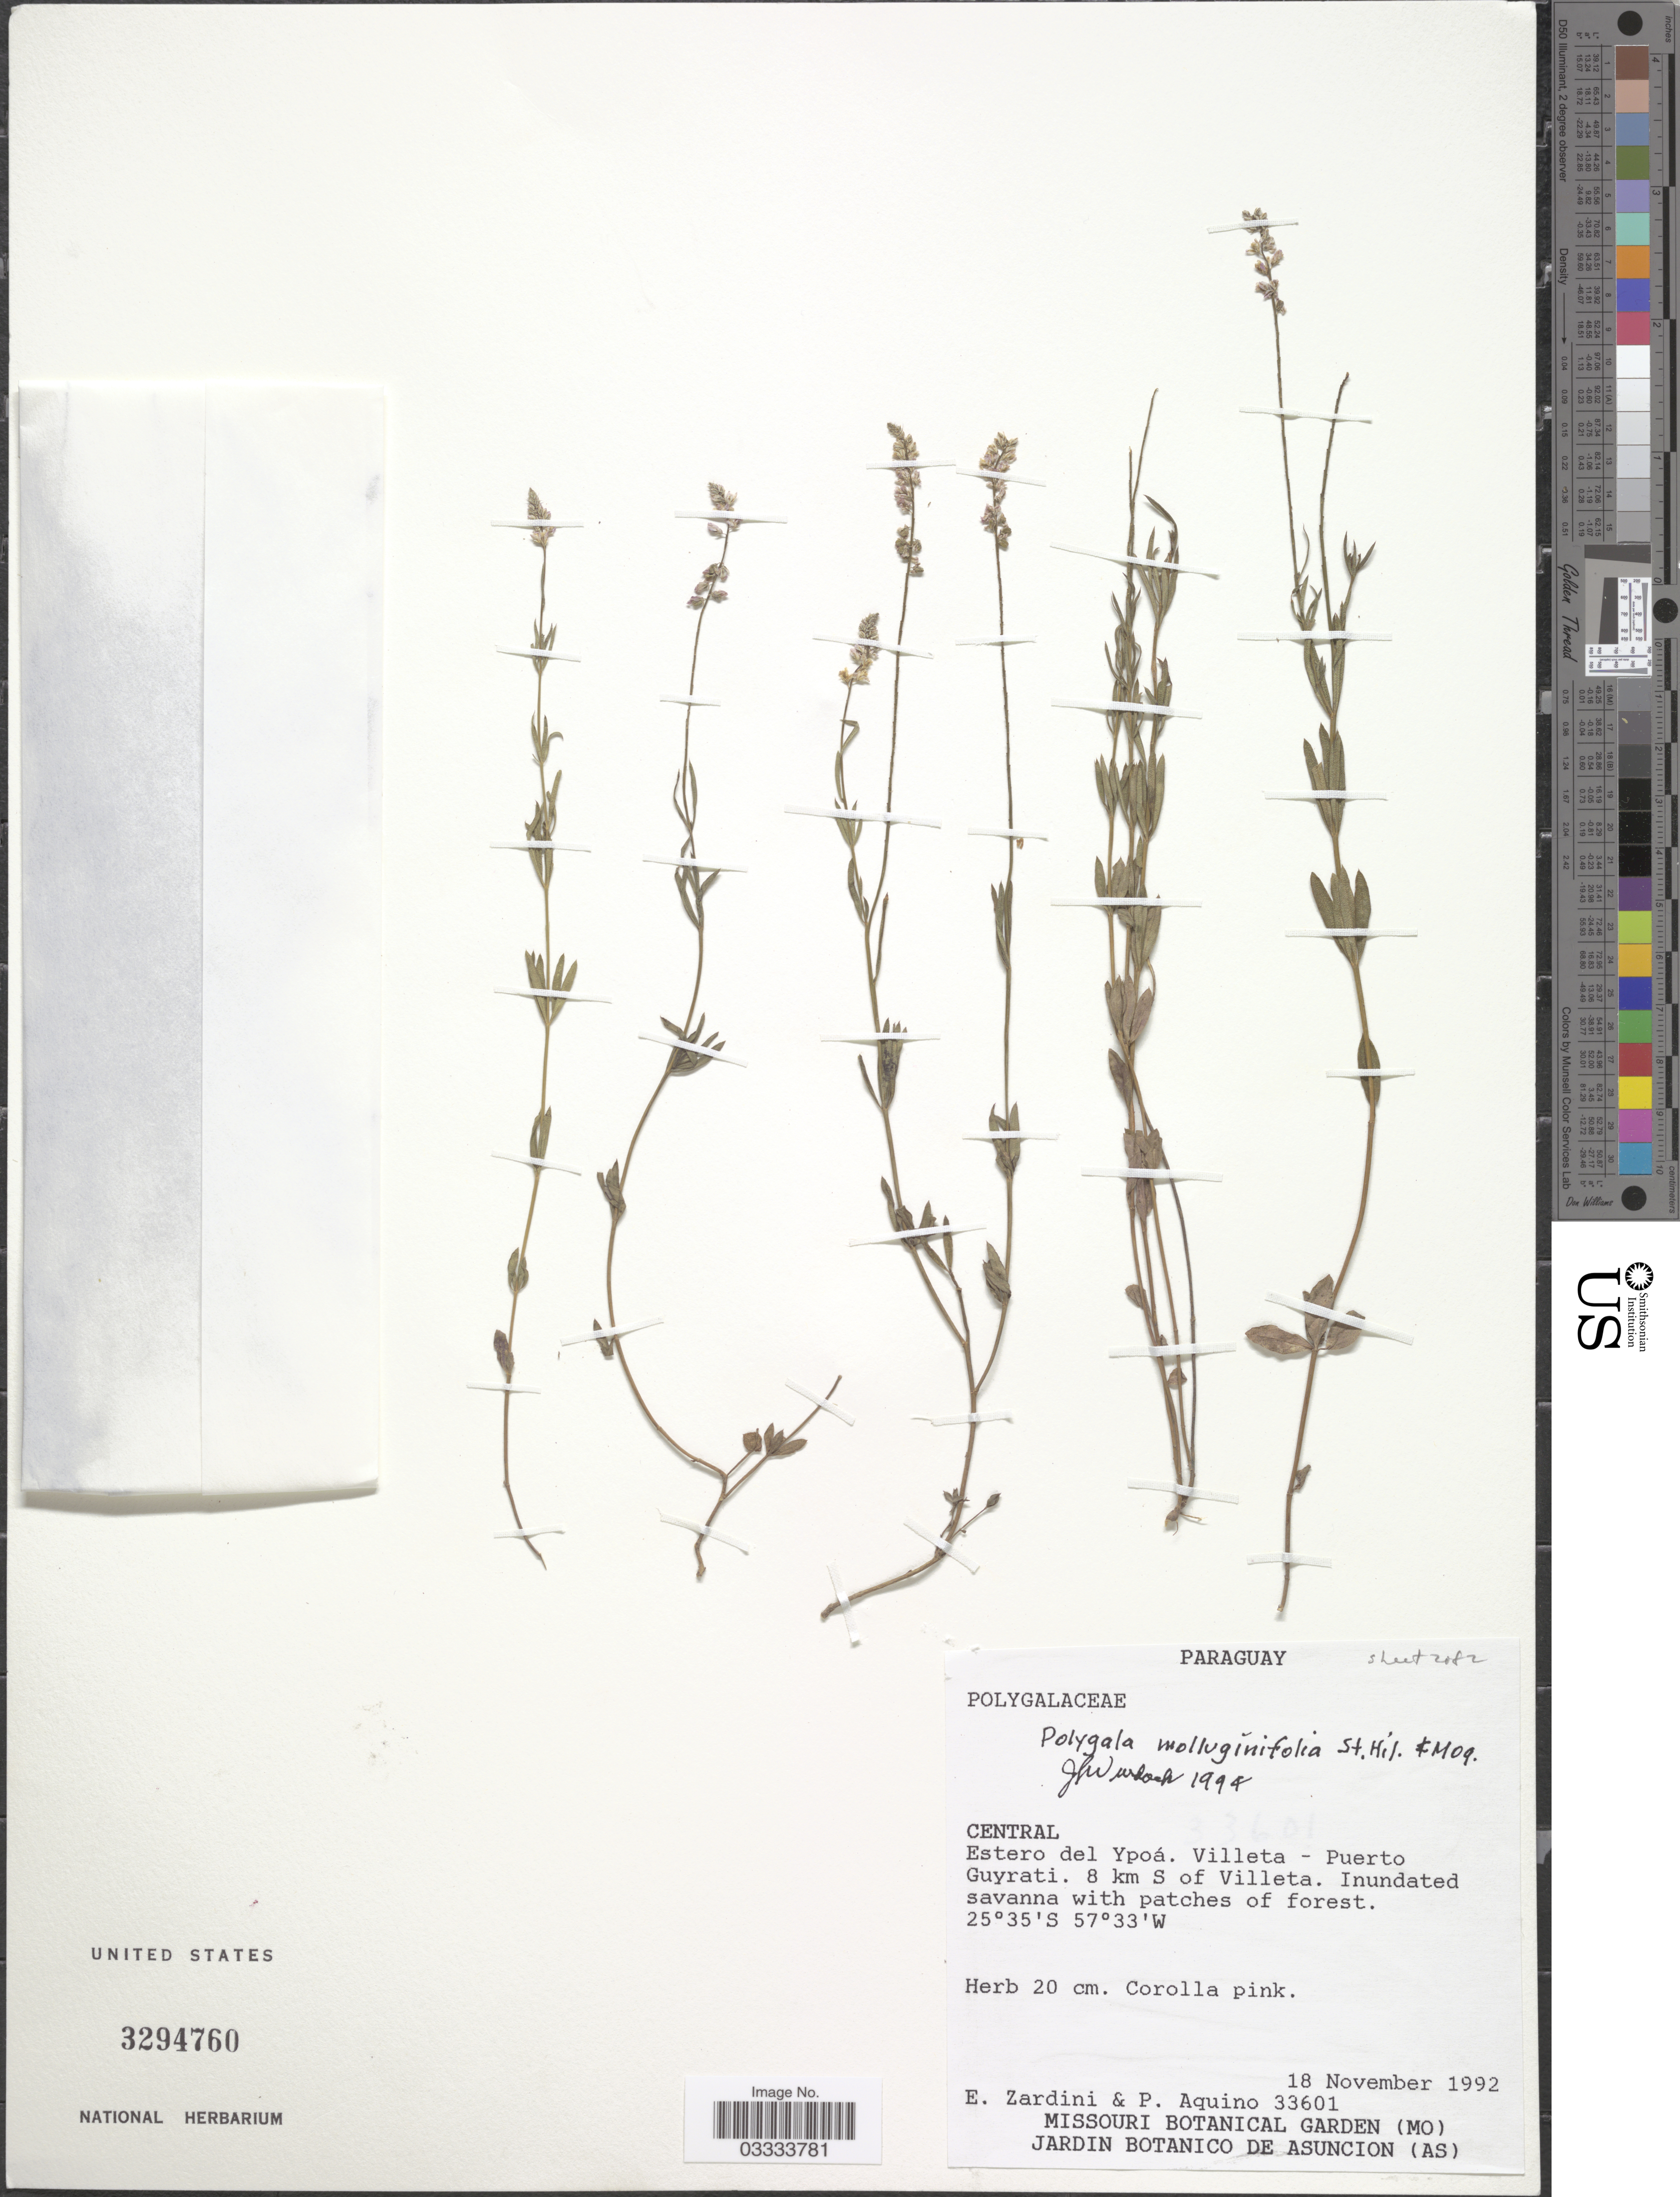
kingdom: Plantae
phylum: Tracheophyta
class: Magnoliopsida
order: Fabales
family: Polygalaceae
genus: Polygala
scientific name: Polygala molluginifolia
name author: A. St.-Hil. & Moq.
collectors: E. Zardini & P. Aquino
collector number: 33601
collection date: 1992-11-18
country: Paraguay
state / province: Central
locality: Estero del Ypoá. Villeta - Puerto Guyrati. 8 km S of Villeta.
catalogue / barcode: US 3294760